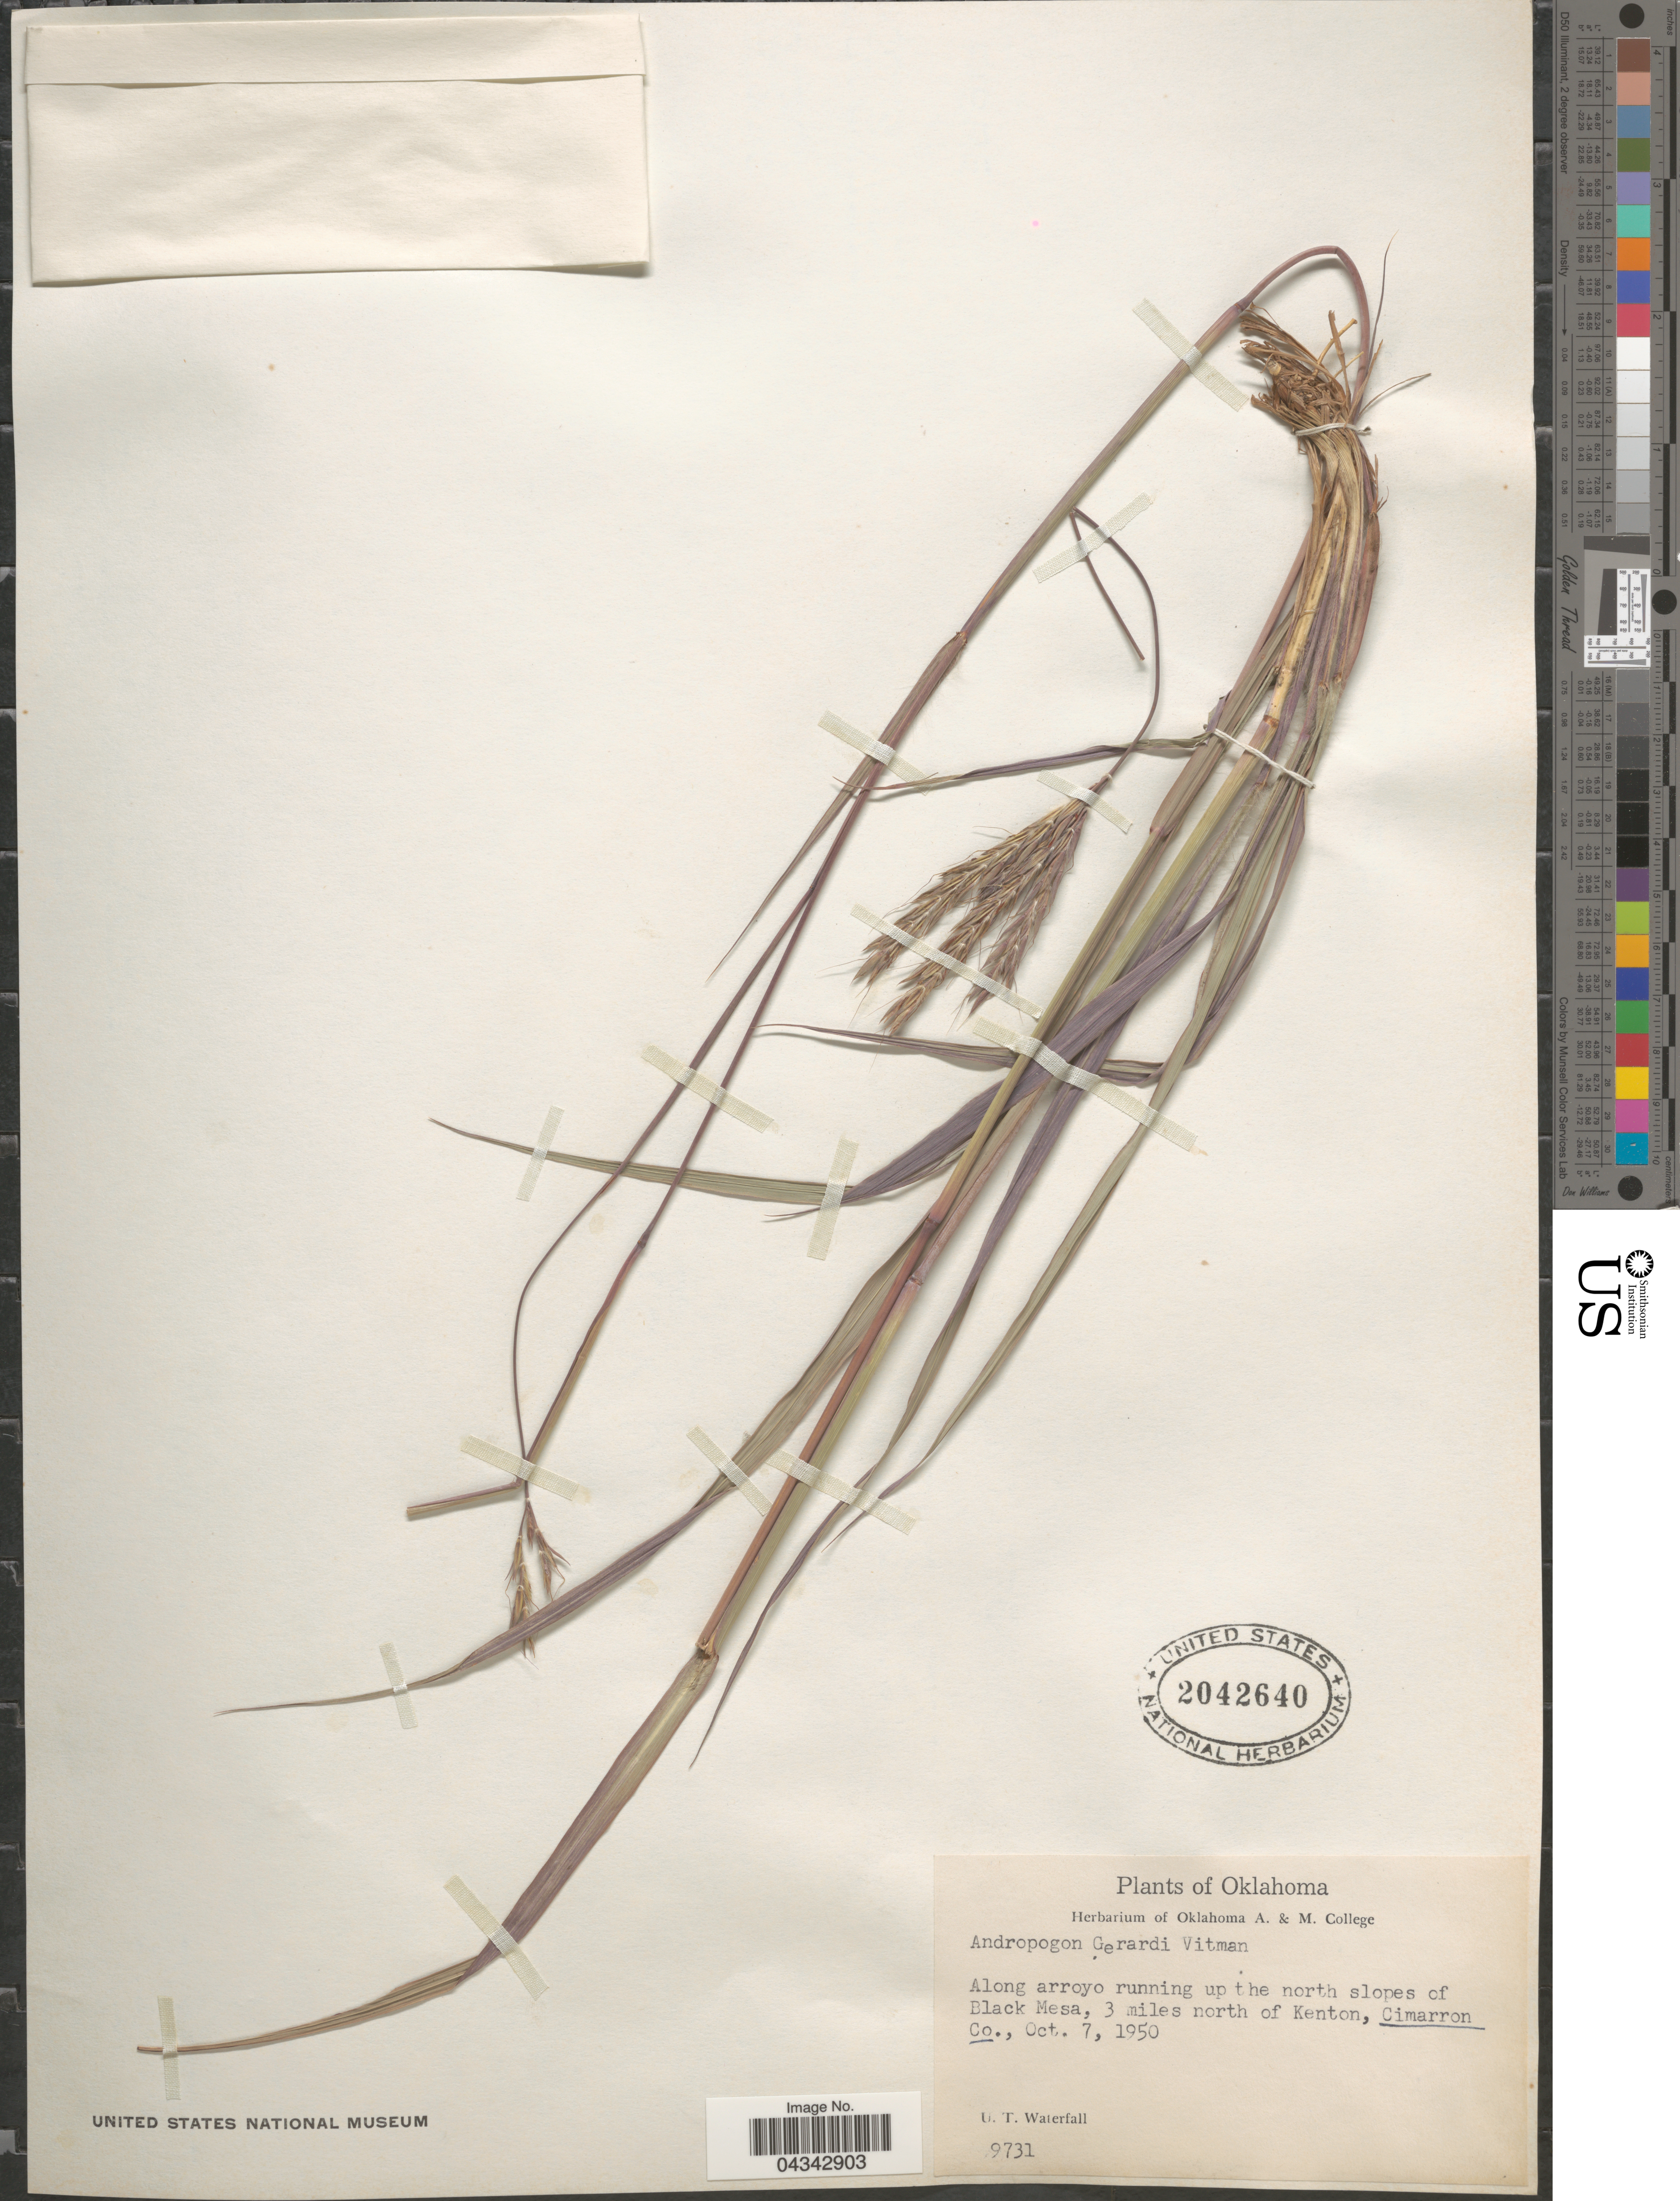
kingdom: Plantae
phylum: Tracheophyta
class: Liliopsida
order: Poales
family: Poaceae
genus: Andropogon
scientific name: Andropogon gerardii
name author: Vitman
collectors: U. T. Waterfall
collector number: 9731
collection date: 1950-10-07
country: United States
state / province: Oklahoma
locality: Along arroyo running up the north slopes of Black Mesa, 3 miles north of Kenton, Cimarron Co.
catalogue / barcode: US 2042640